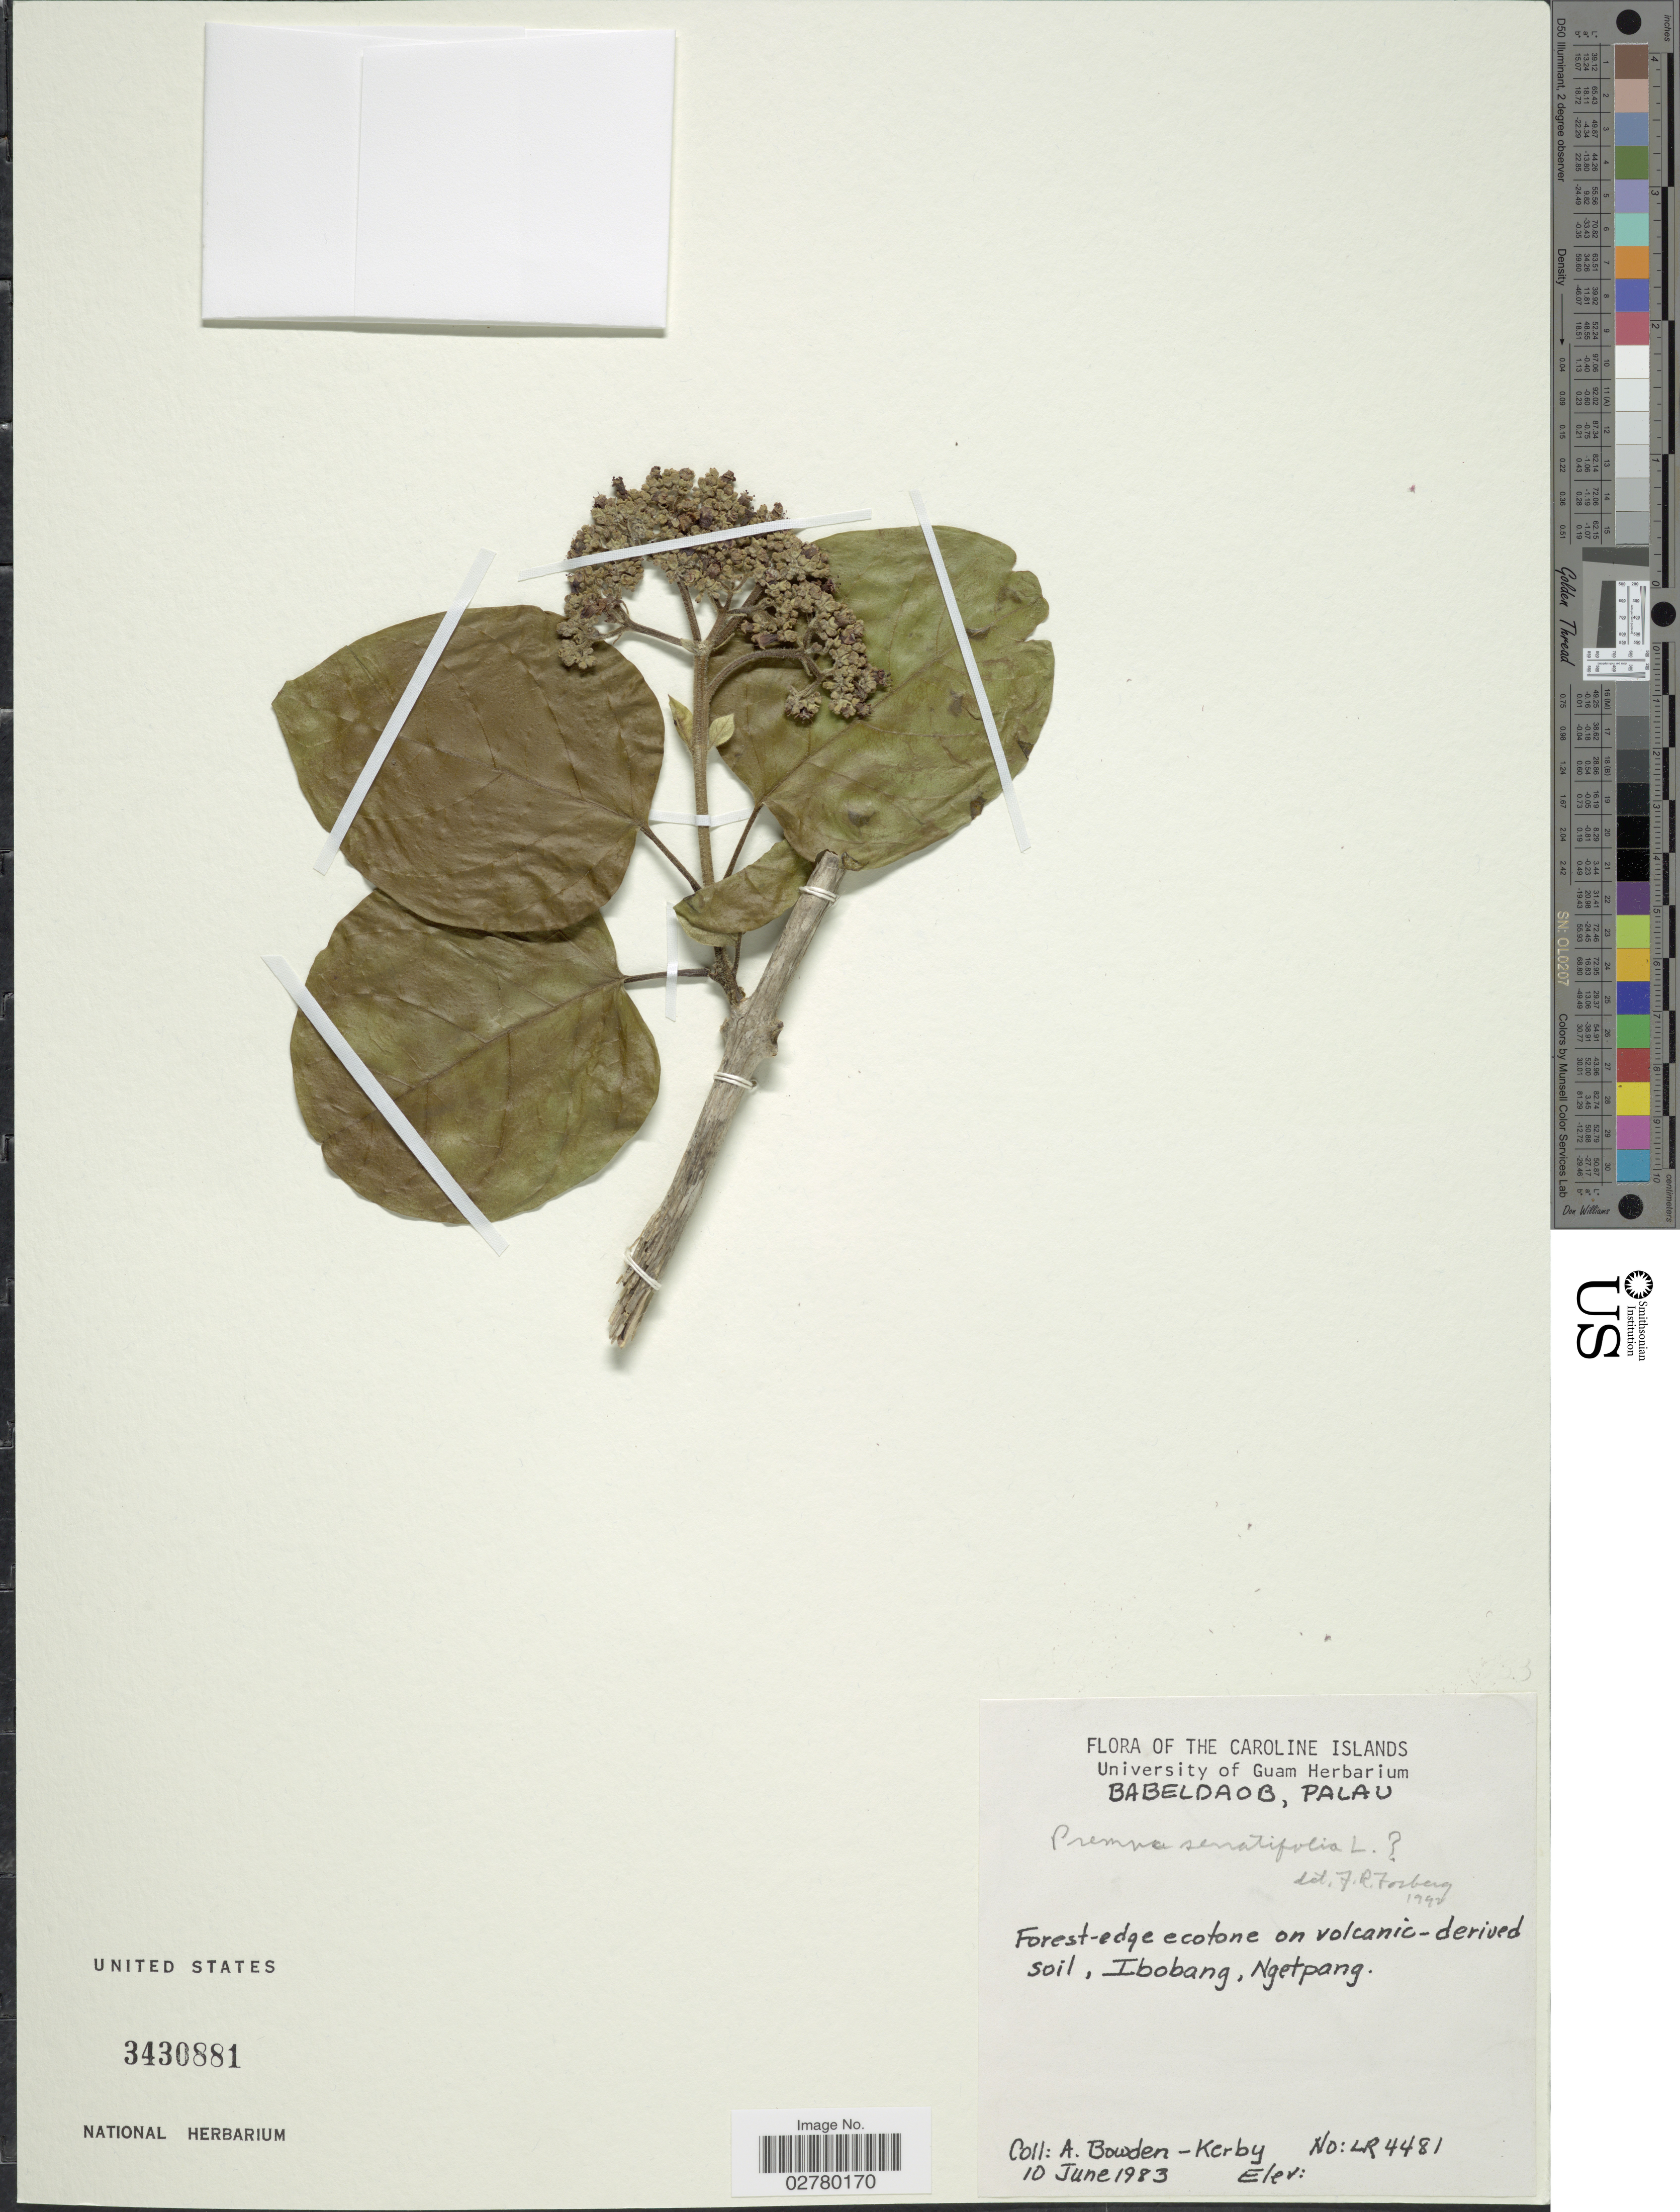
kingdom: Plantae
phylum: Tracheophyta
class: Magnoliopsida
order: Lamiales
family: Lamiaceae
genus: Premna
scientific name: Premna serratifolia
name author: L.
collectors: A. Bowden-Kerby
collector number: LR4481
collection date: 1983-06-10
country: Palau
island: Babeldaob [Babelthuap]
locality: Caroline Islands. Babeldaob, Palau. Ibobang, Ngetpang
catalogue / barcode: US 3430881